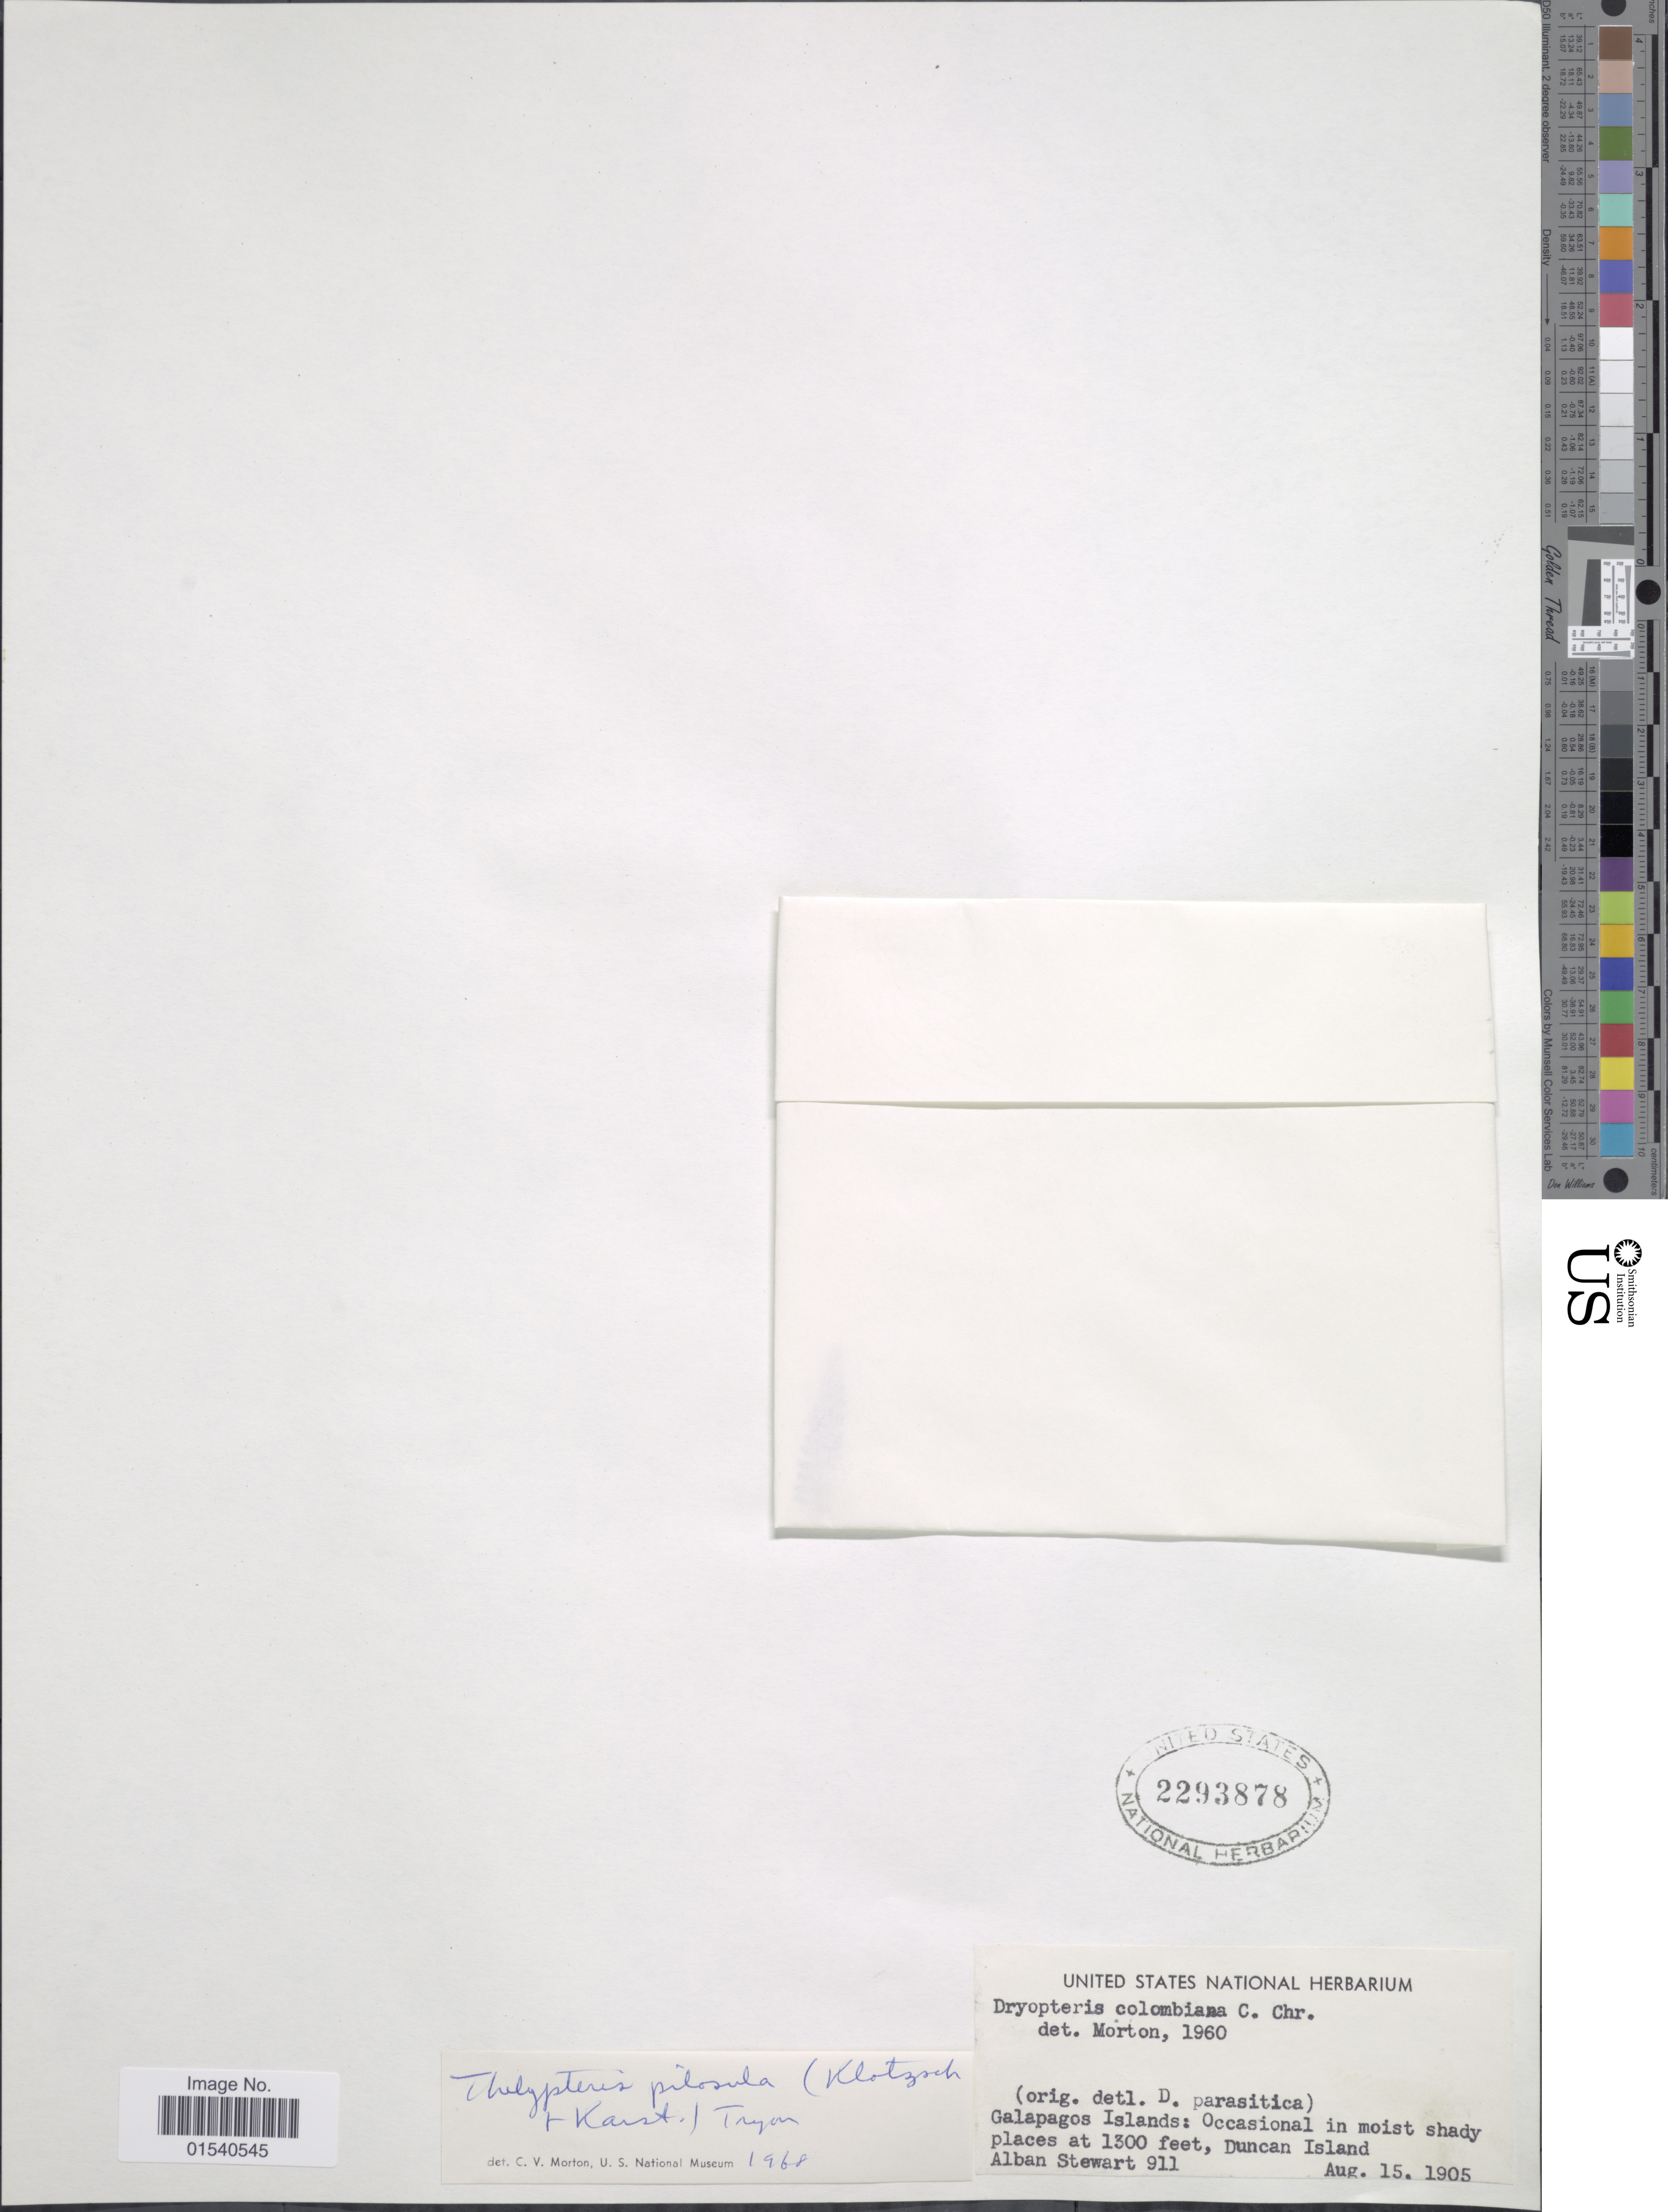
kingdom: Plantae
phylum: Tracheophyta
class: Polypodiopsida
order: Polypodiales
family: Thelypteridaceae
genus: Amauropelta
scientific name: Amauropelta pilosula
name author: (Klotzsch & H. Karst.) Á. Löve & D. Löve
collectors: A. Stewart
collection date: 1905-08-15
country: Ecuador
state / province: Colón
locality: Galapagos Islands: Occasional in moist shady places, Duncan Island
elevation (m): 396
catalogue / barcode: US 2293878